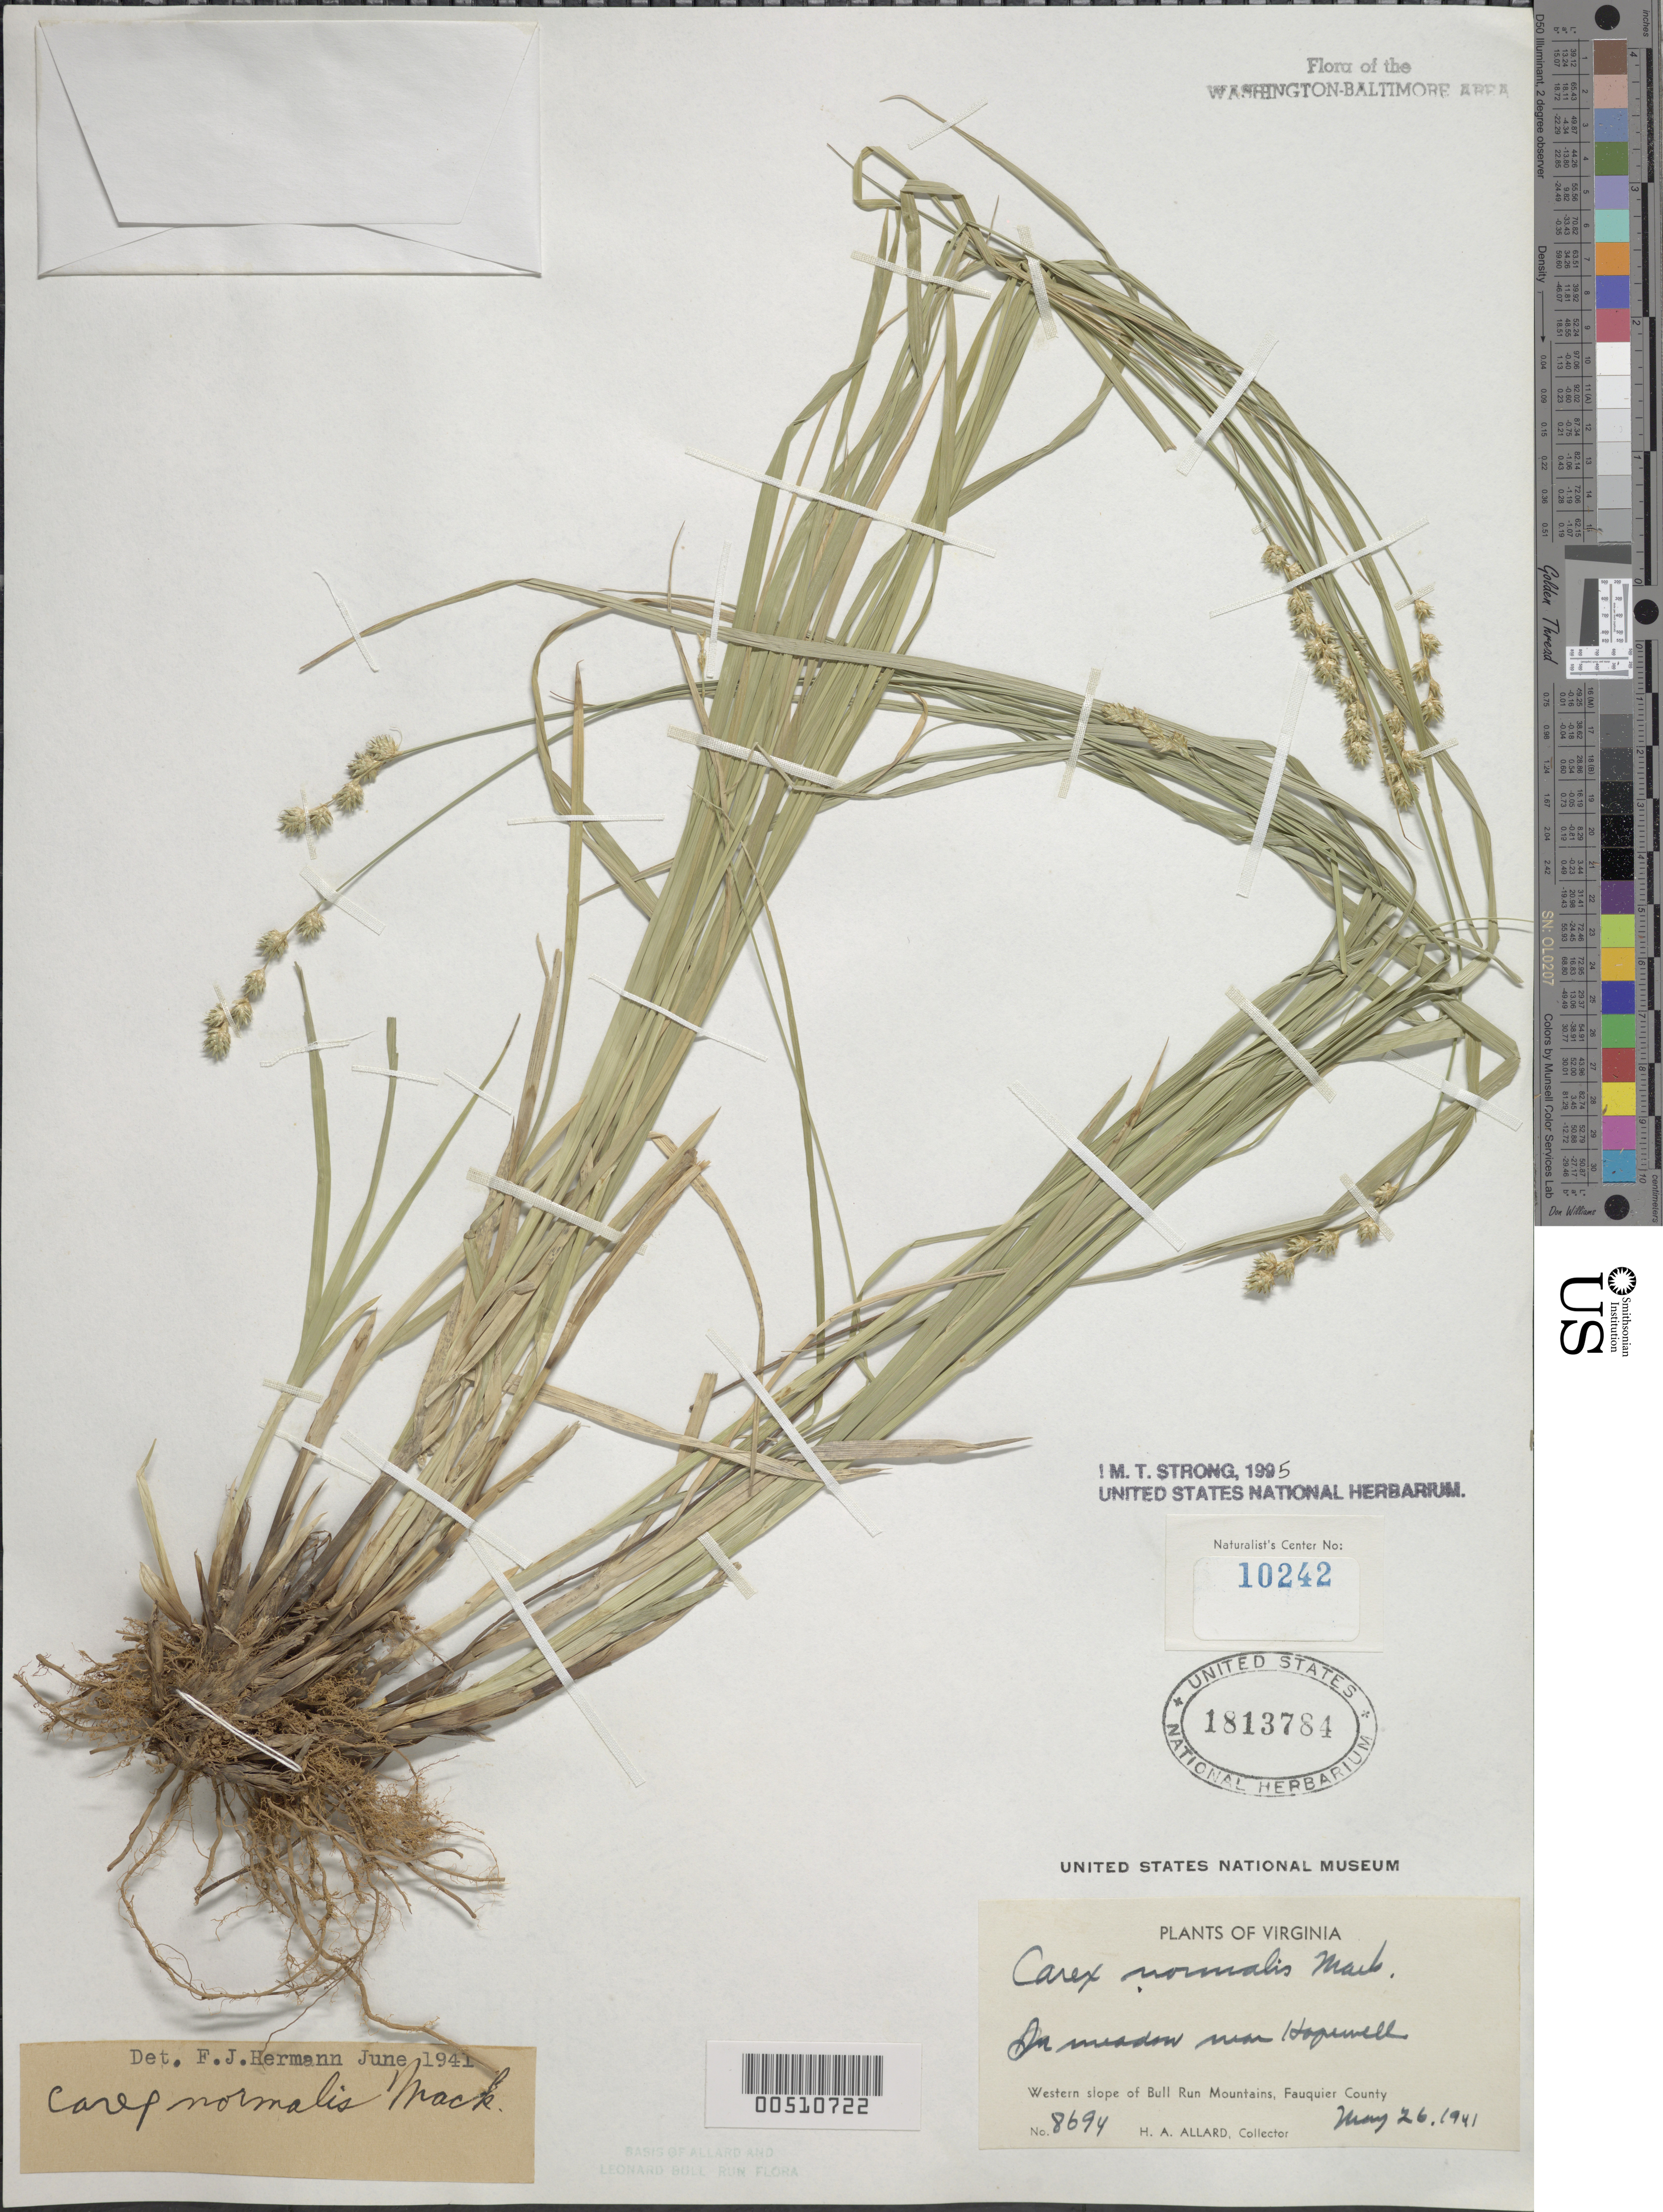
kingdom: Plantae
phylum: Tracheophyta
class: Liliopsida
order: Poales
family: Cyperaceae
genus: Carex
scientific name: Carex normalis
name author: Mack.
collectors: H. A. Allard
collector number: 8694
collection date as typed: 26 May 1941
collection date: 1941-05-26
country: United States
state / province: Virginia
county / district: Fauquier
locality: Near Hopewell, W slope of Bull Run Mts. Bull Run Mts.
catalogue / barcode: US 1813784